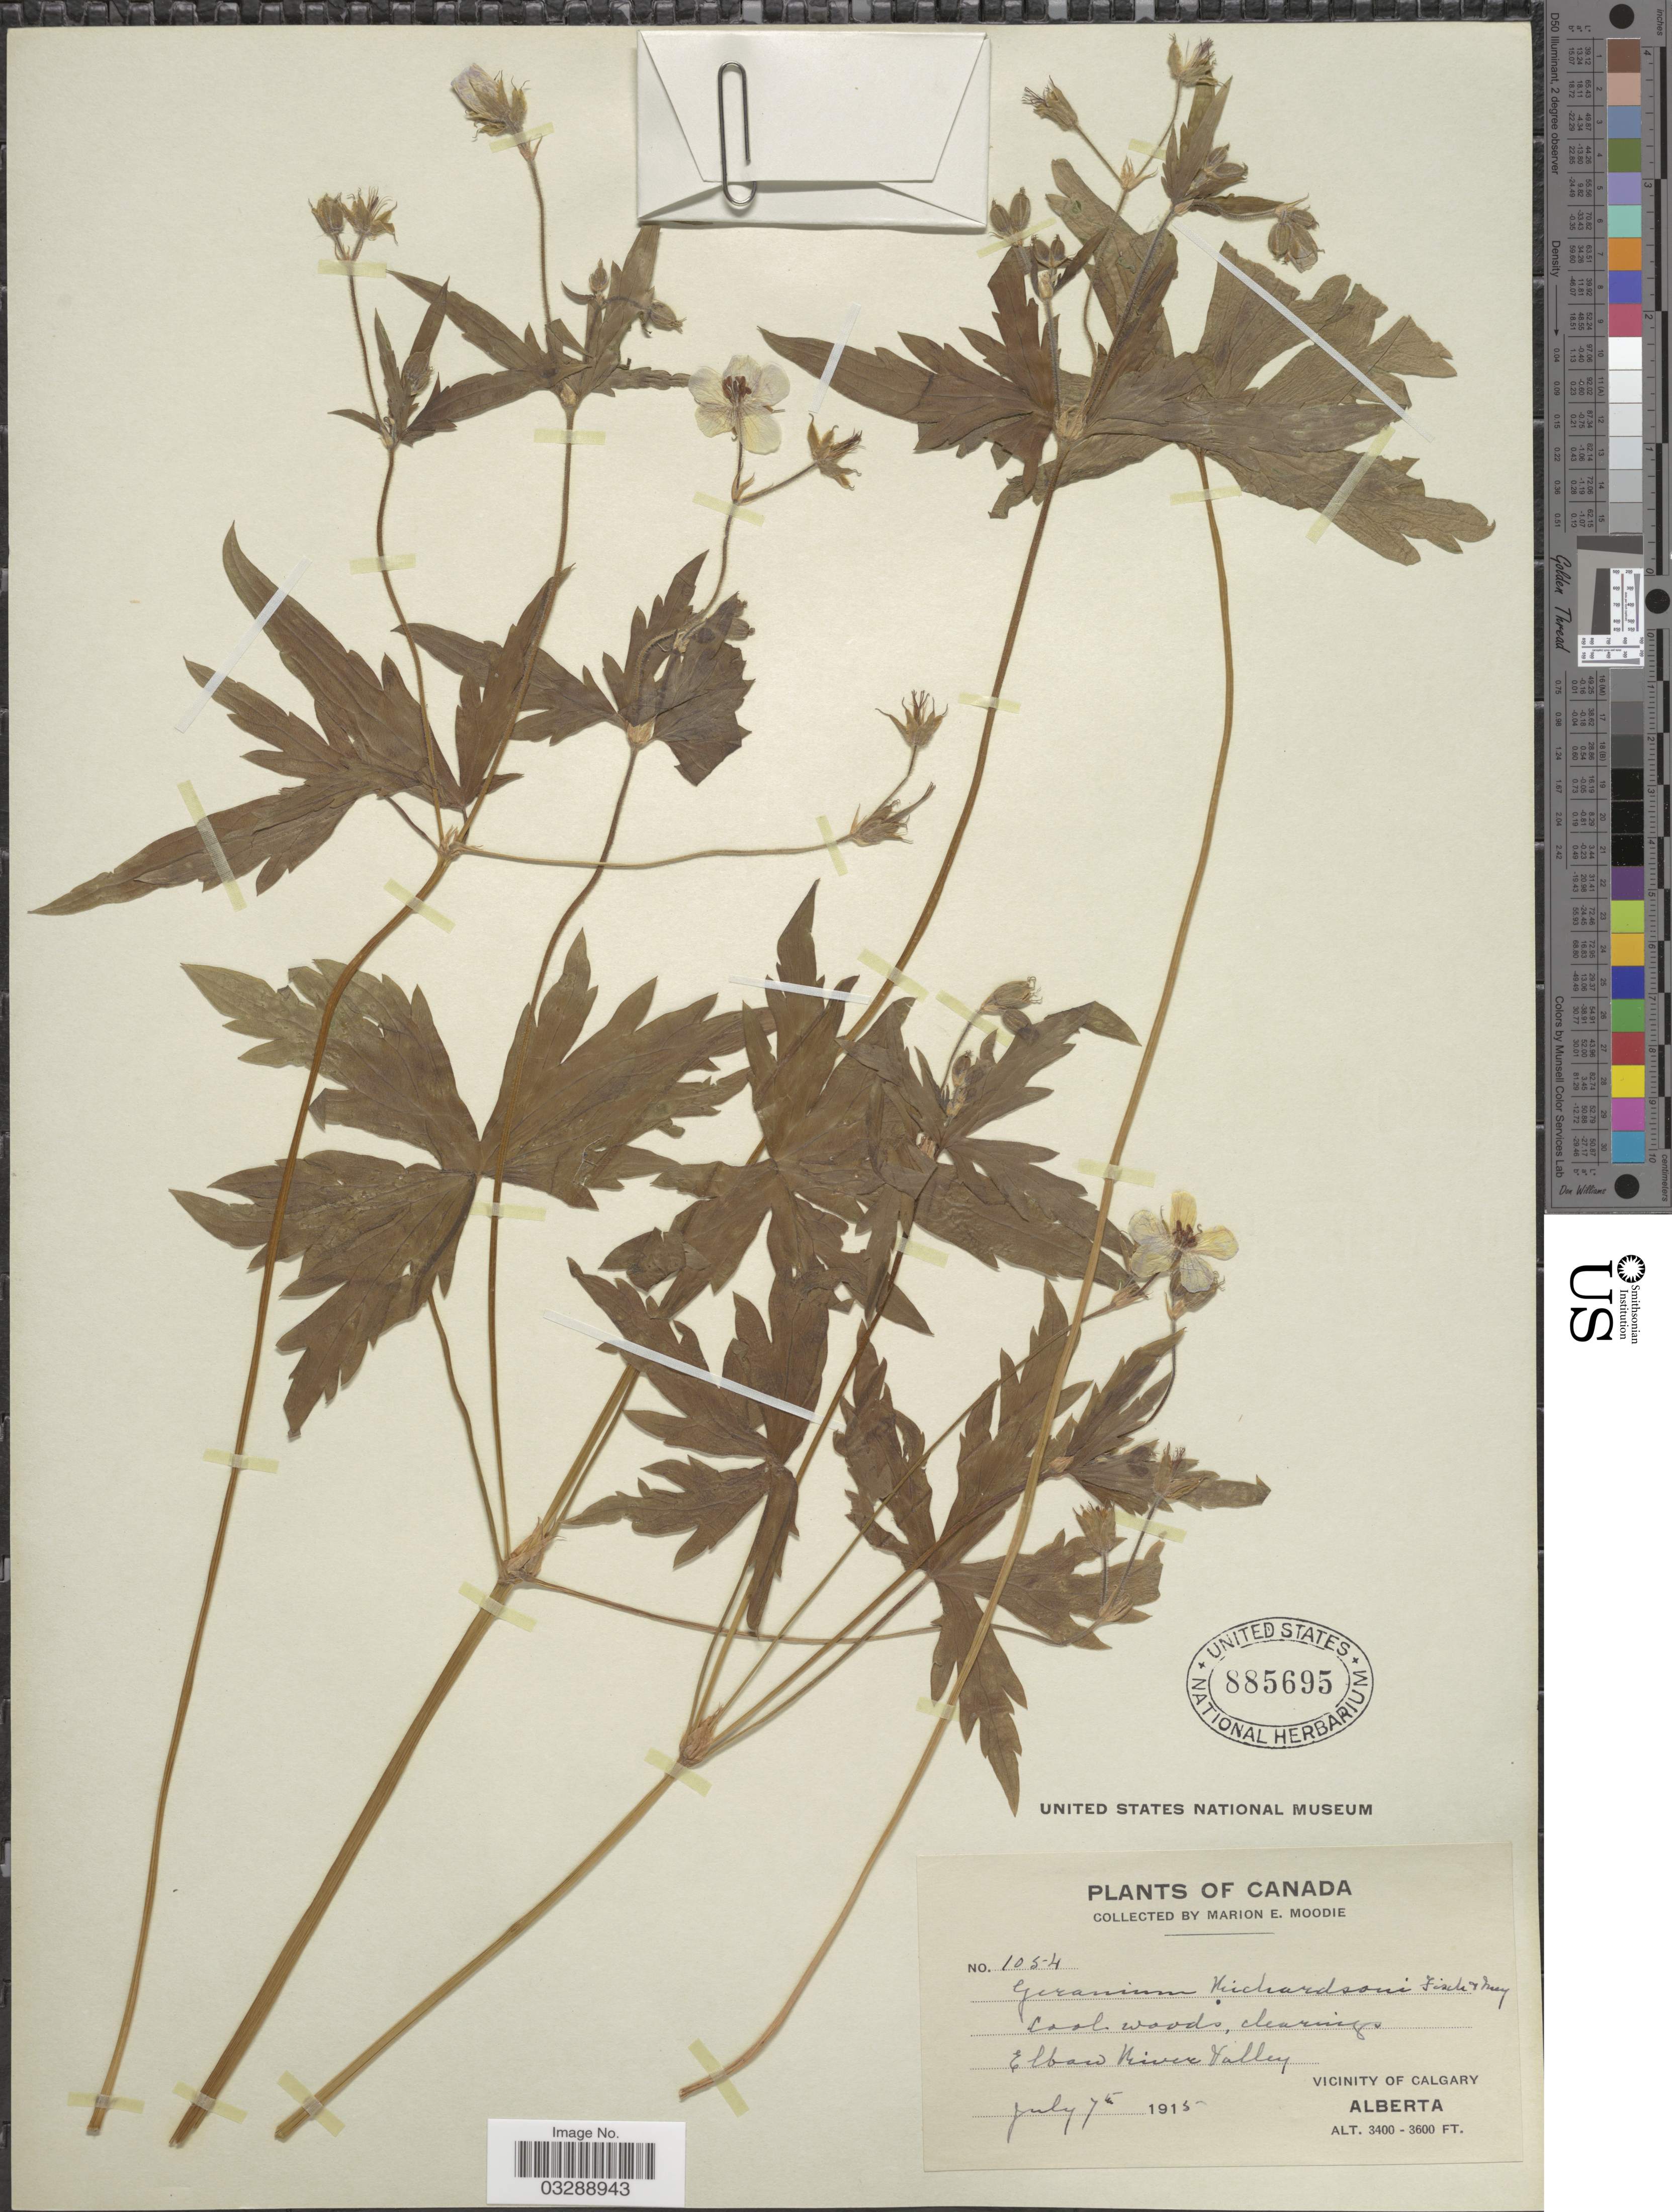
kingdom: Plantae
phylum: Tracheophyta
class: Magnoliopsida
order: Geraniales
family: Geraniaceae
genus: Geranium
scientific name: Geranium richardsonii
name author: Fisch. & Trautv.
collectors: M. E. Moodie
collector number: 1054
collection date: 1915-07-07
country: Canada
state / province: Alberta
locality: Elbow River Valley. Vicinity of Calgary.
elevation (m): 1036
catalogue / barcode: US 885695